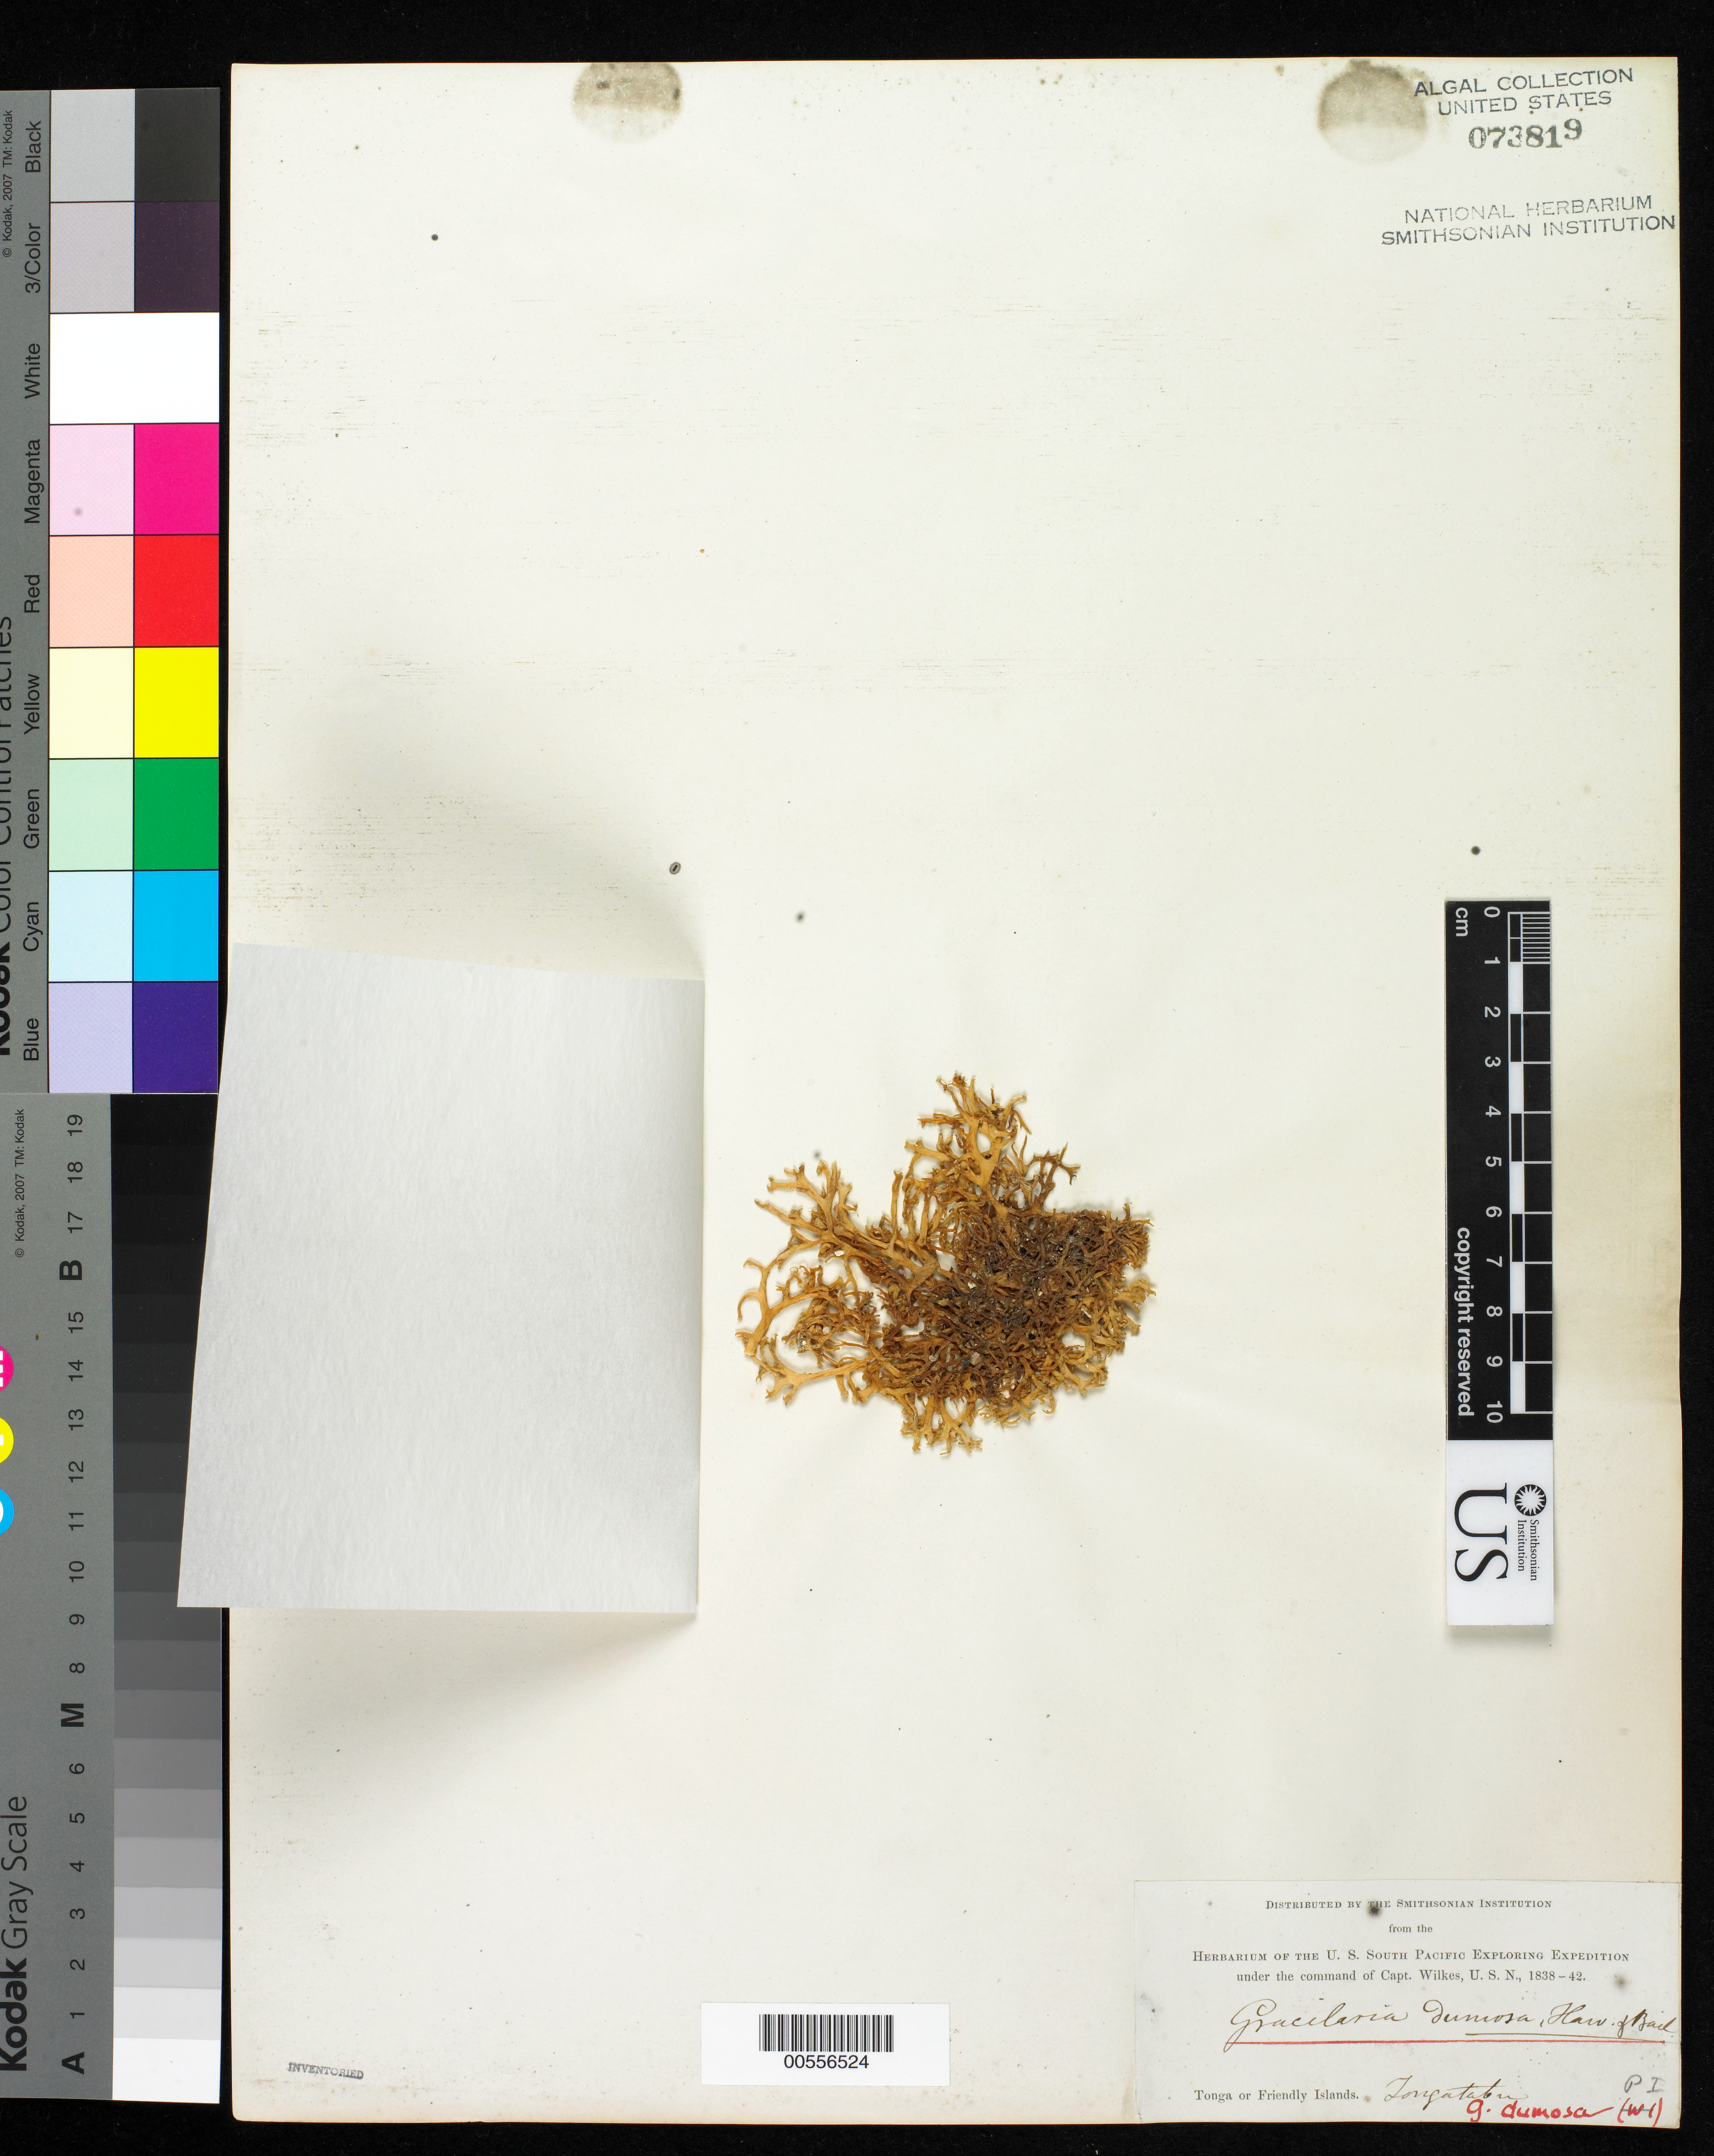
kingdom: Plantae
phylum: Rhodophyta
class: Florideophyceae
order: Gracilariales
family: Gracilariaceae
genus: Gracilaria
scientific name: Gracilaria dumosa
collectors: W. D. Brackenridge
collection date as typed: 1840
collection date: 1840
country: Tonga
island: Tongatapu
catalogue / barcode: US 73819